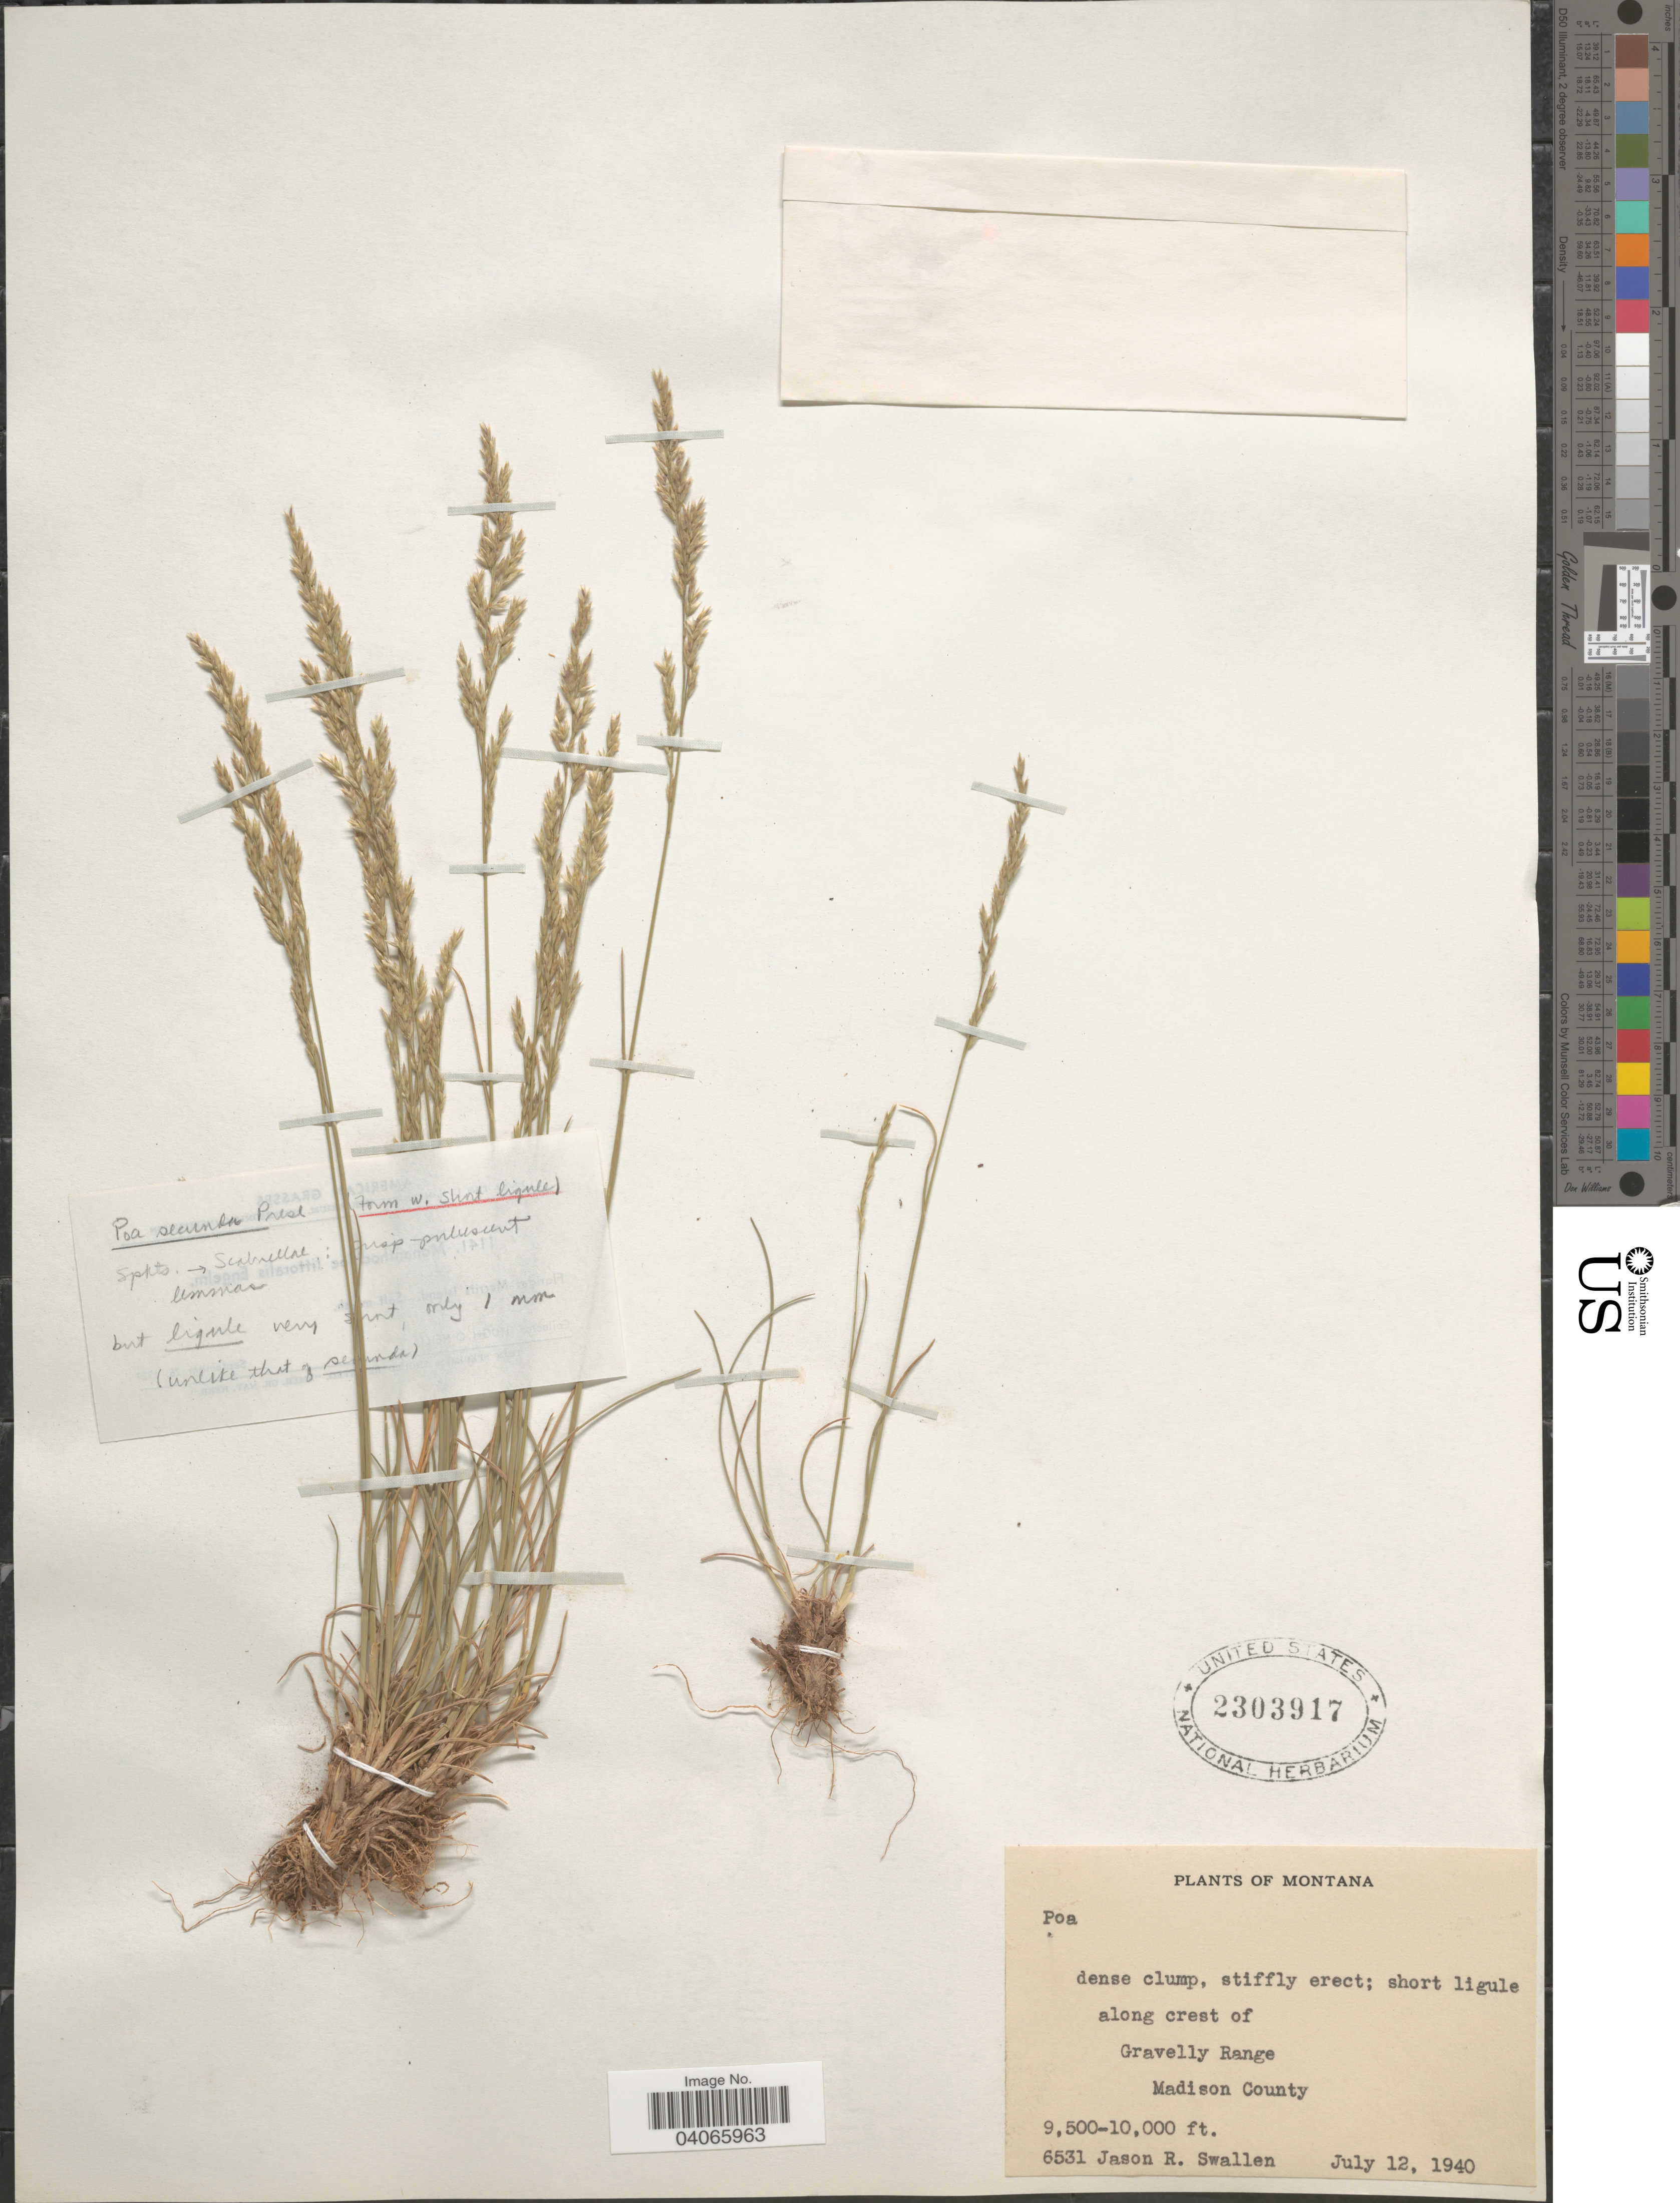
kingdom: Plantae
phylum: Tracheophyta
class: Liliopsida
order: Poales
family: Poaceae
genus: Poa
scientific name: Poa secunda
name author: J. Presl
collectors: J. R. Swallen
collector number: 6531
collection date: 1940-07-12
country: United States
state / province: Montana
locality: Along crest of Gravelly Range. Madison County.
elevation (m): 2896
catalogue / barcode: US 2303917